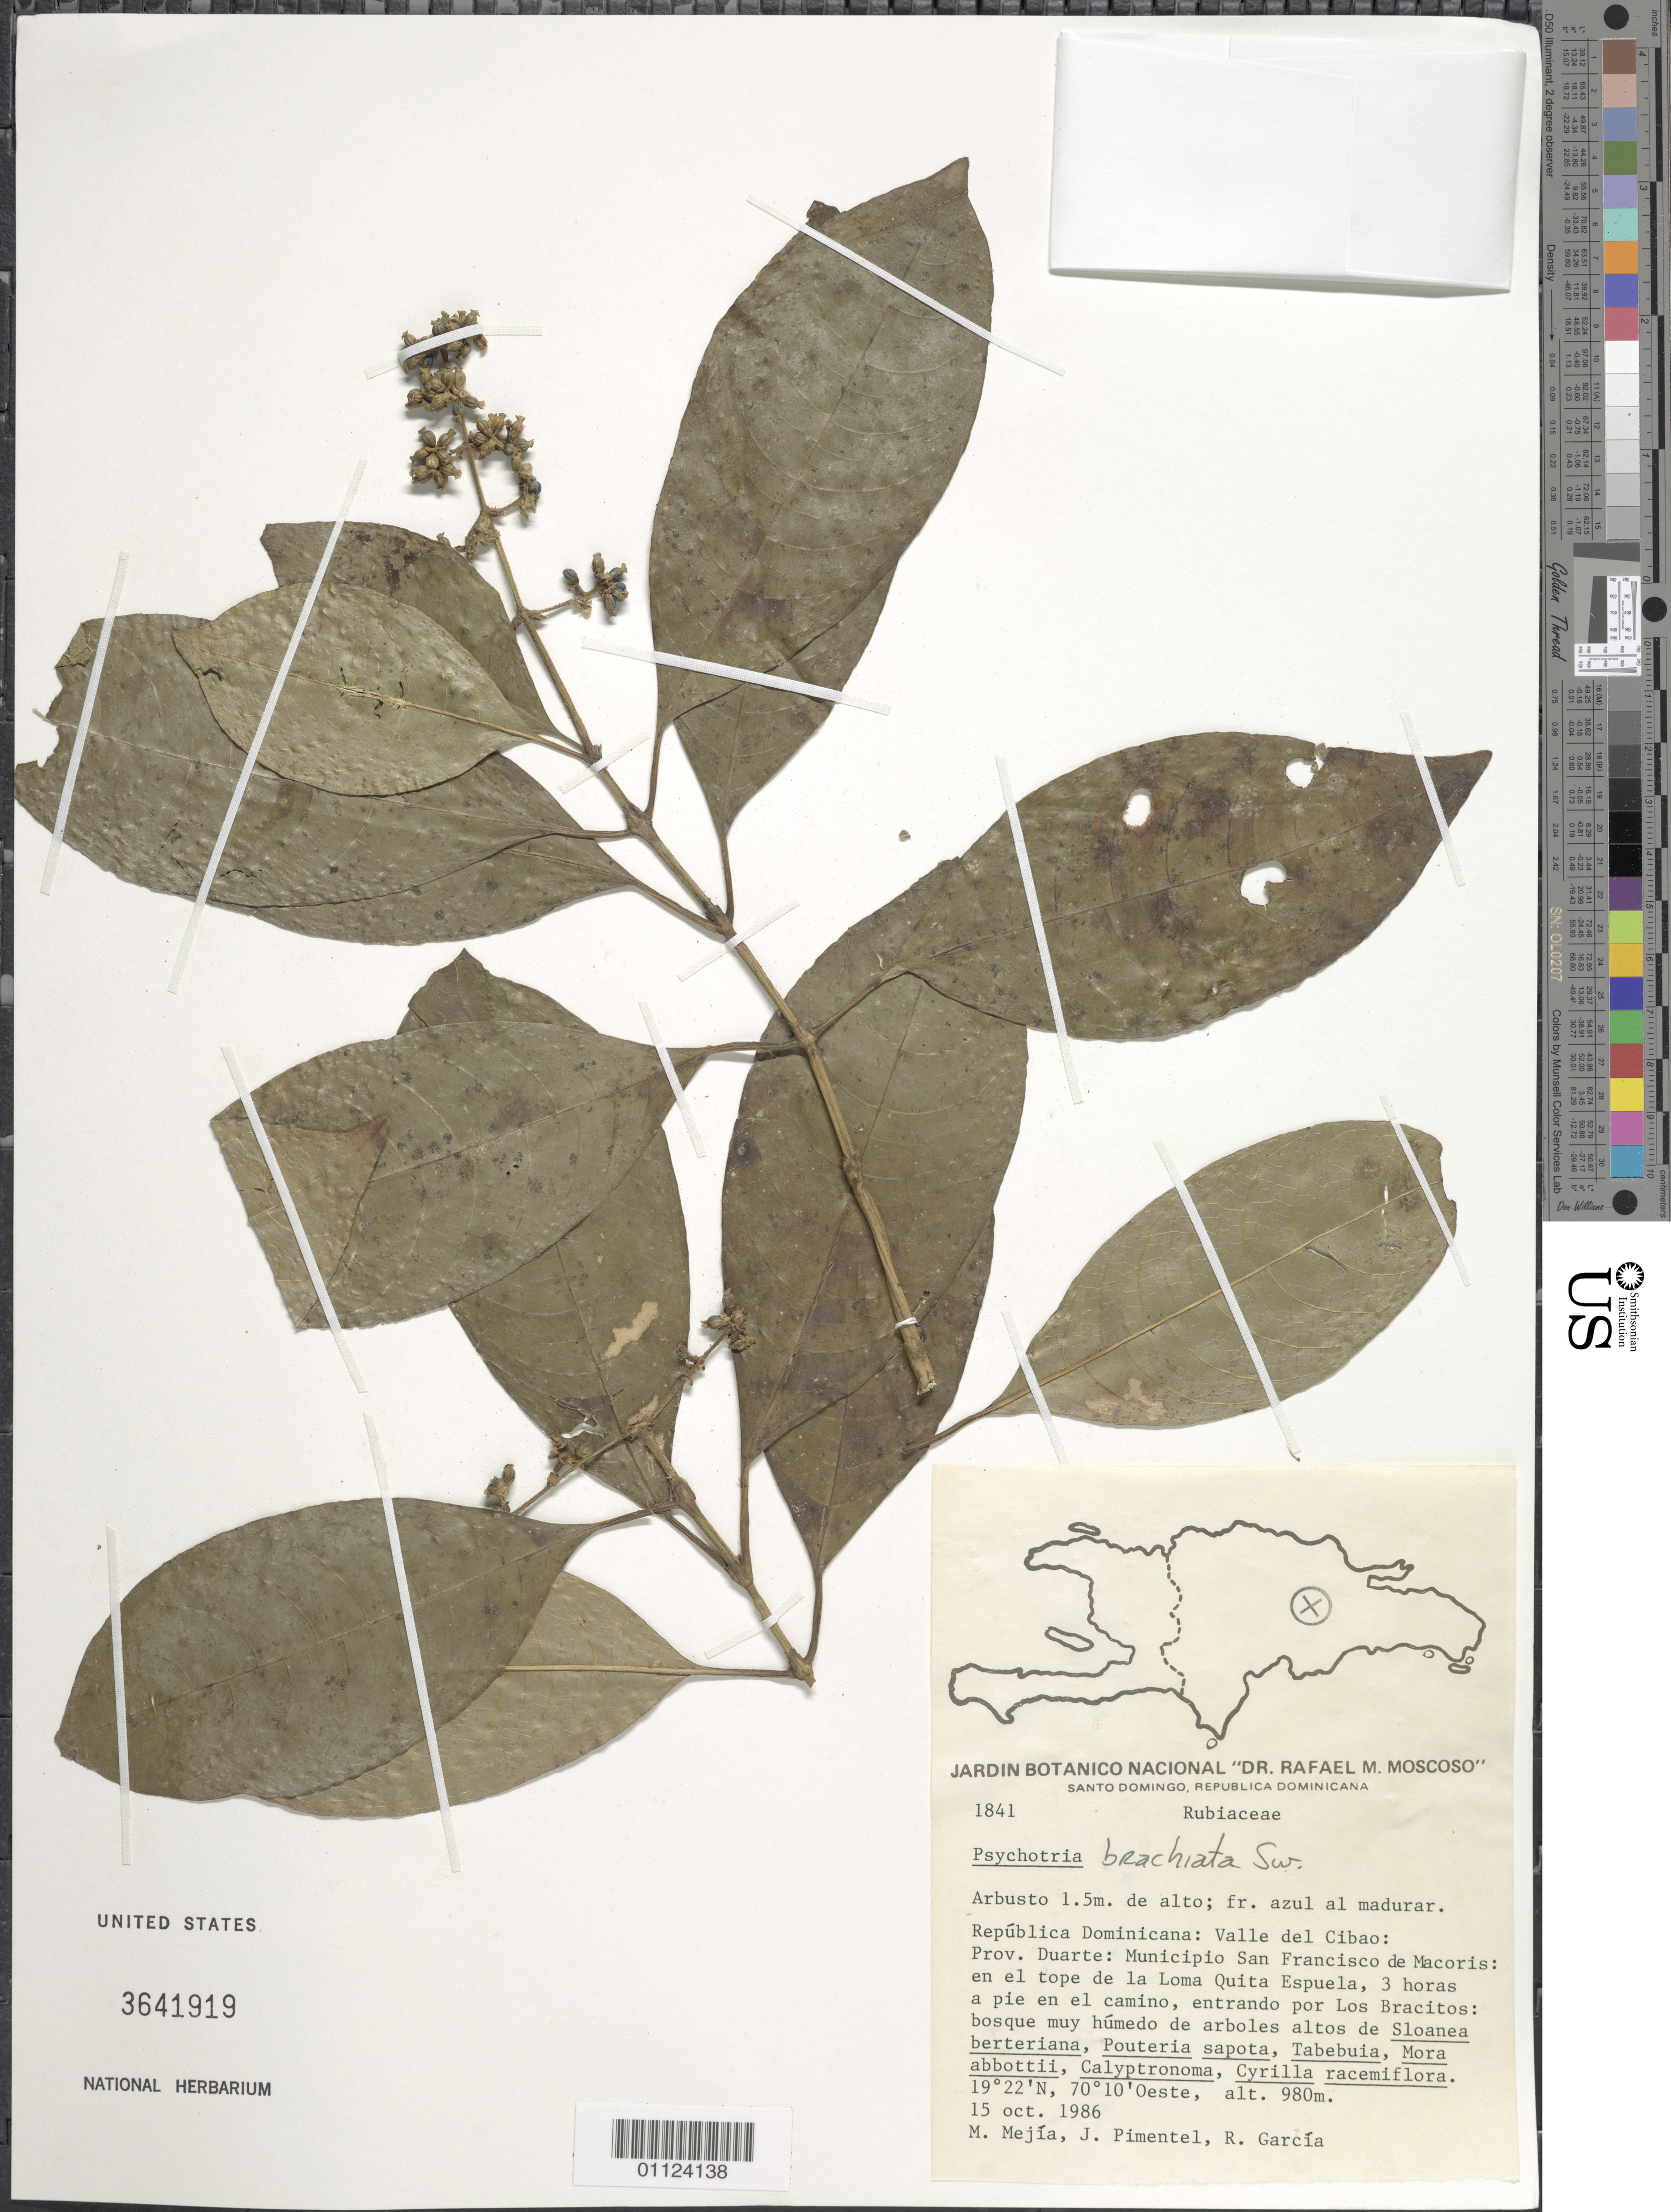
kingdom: Plantae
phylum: Tracheophyta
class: Magnoliopsida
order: Gentianales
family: Rubiaceae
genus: Psychotria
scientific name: Psychotria brachiata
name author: Sw.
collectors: M. Mejia, J. Pimentel & R. G. García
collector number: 1841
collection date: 1986-10-15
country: Dominican Republic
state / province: Duarte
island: Hispaniola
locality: Valle del Cibao, Municipio San Francisco de Macoris, en el tope de la Loma Quita Espuela, 3 horas a pie en el camino, entrando por Los Bracitos.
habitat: Bosque muy húmedo de arboles altos de Sloanea berteriana, Pouteria sapota, Tabebuia, Mora abbottii, Calyptronoma, Cyrilla racemiflora.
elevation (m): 980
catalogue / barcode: US 3641919